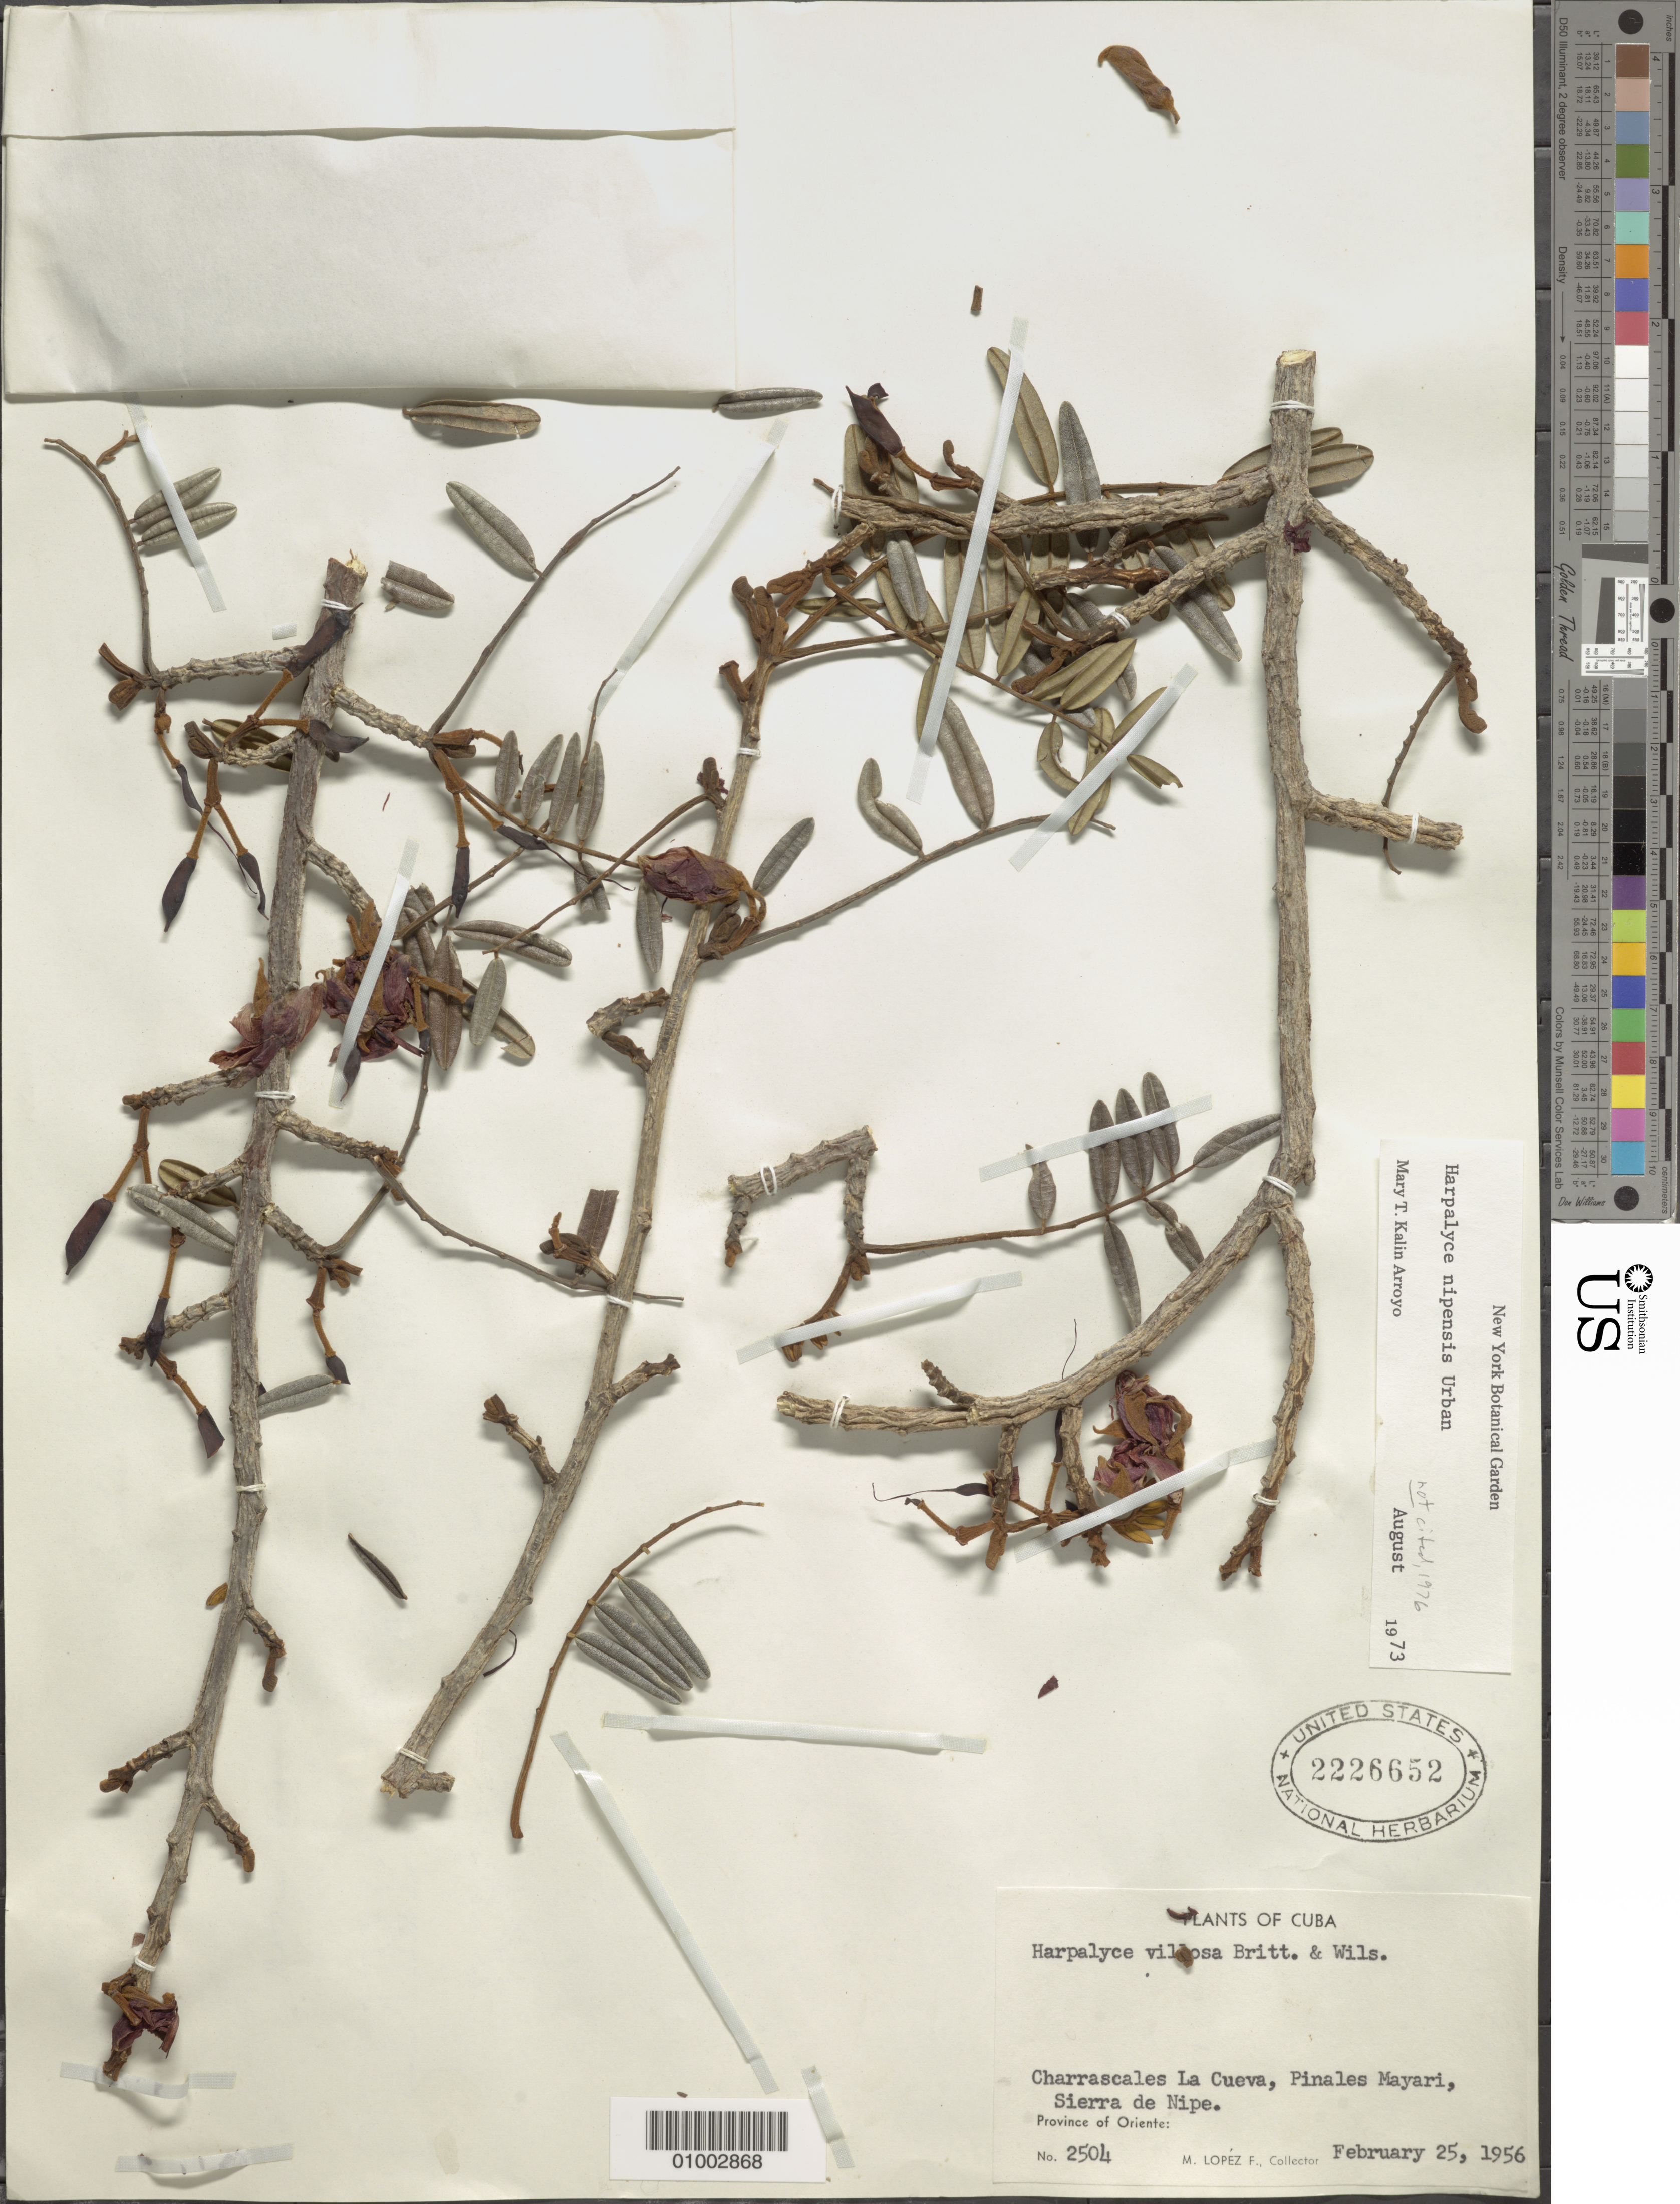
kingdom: Plantae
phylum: Tracheophyta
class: Magnoliopsida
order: Fabales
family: Fabaceae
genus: Harpalyce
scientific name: Harpalyce nipensis var. nipensis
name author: Urb.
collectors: M. López Figueiras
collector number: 2504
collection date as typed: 25 Feb 1956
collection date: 1956-02-25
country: Cuba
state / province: Holguín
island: Cuba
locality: Charrascales La Cueva, Pinales Mayari, Sierra de Nipe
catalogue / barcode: US 2226652